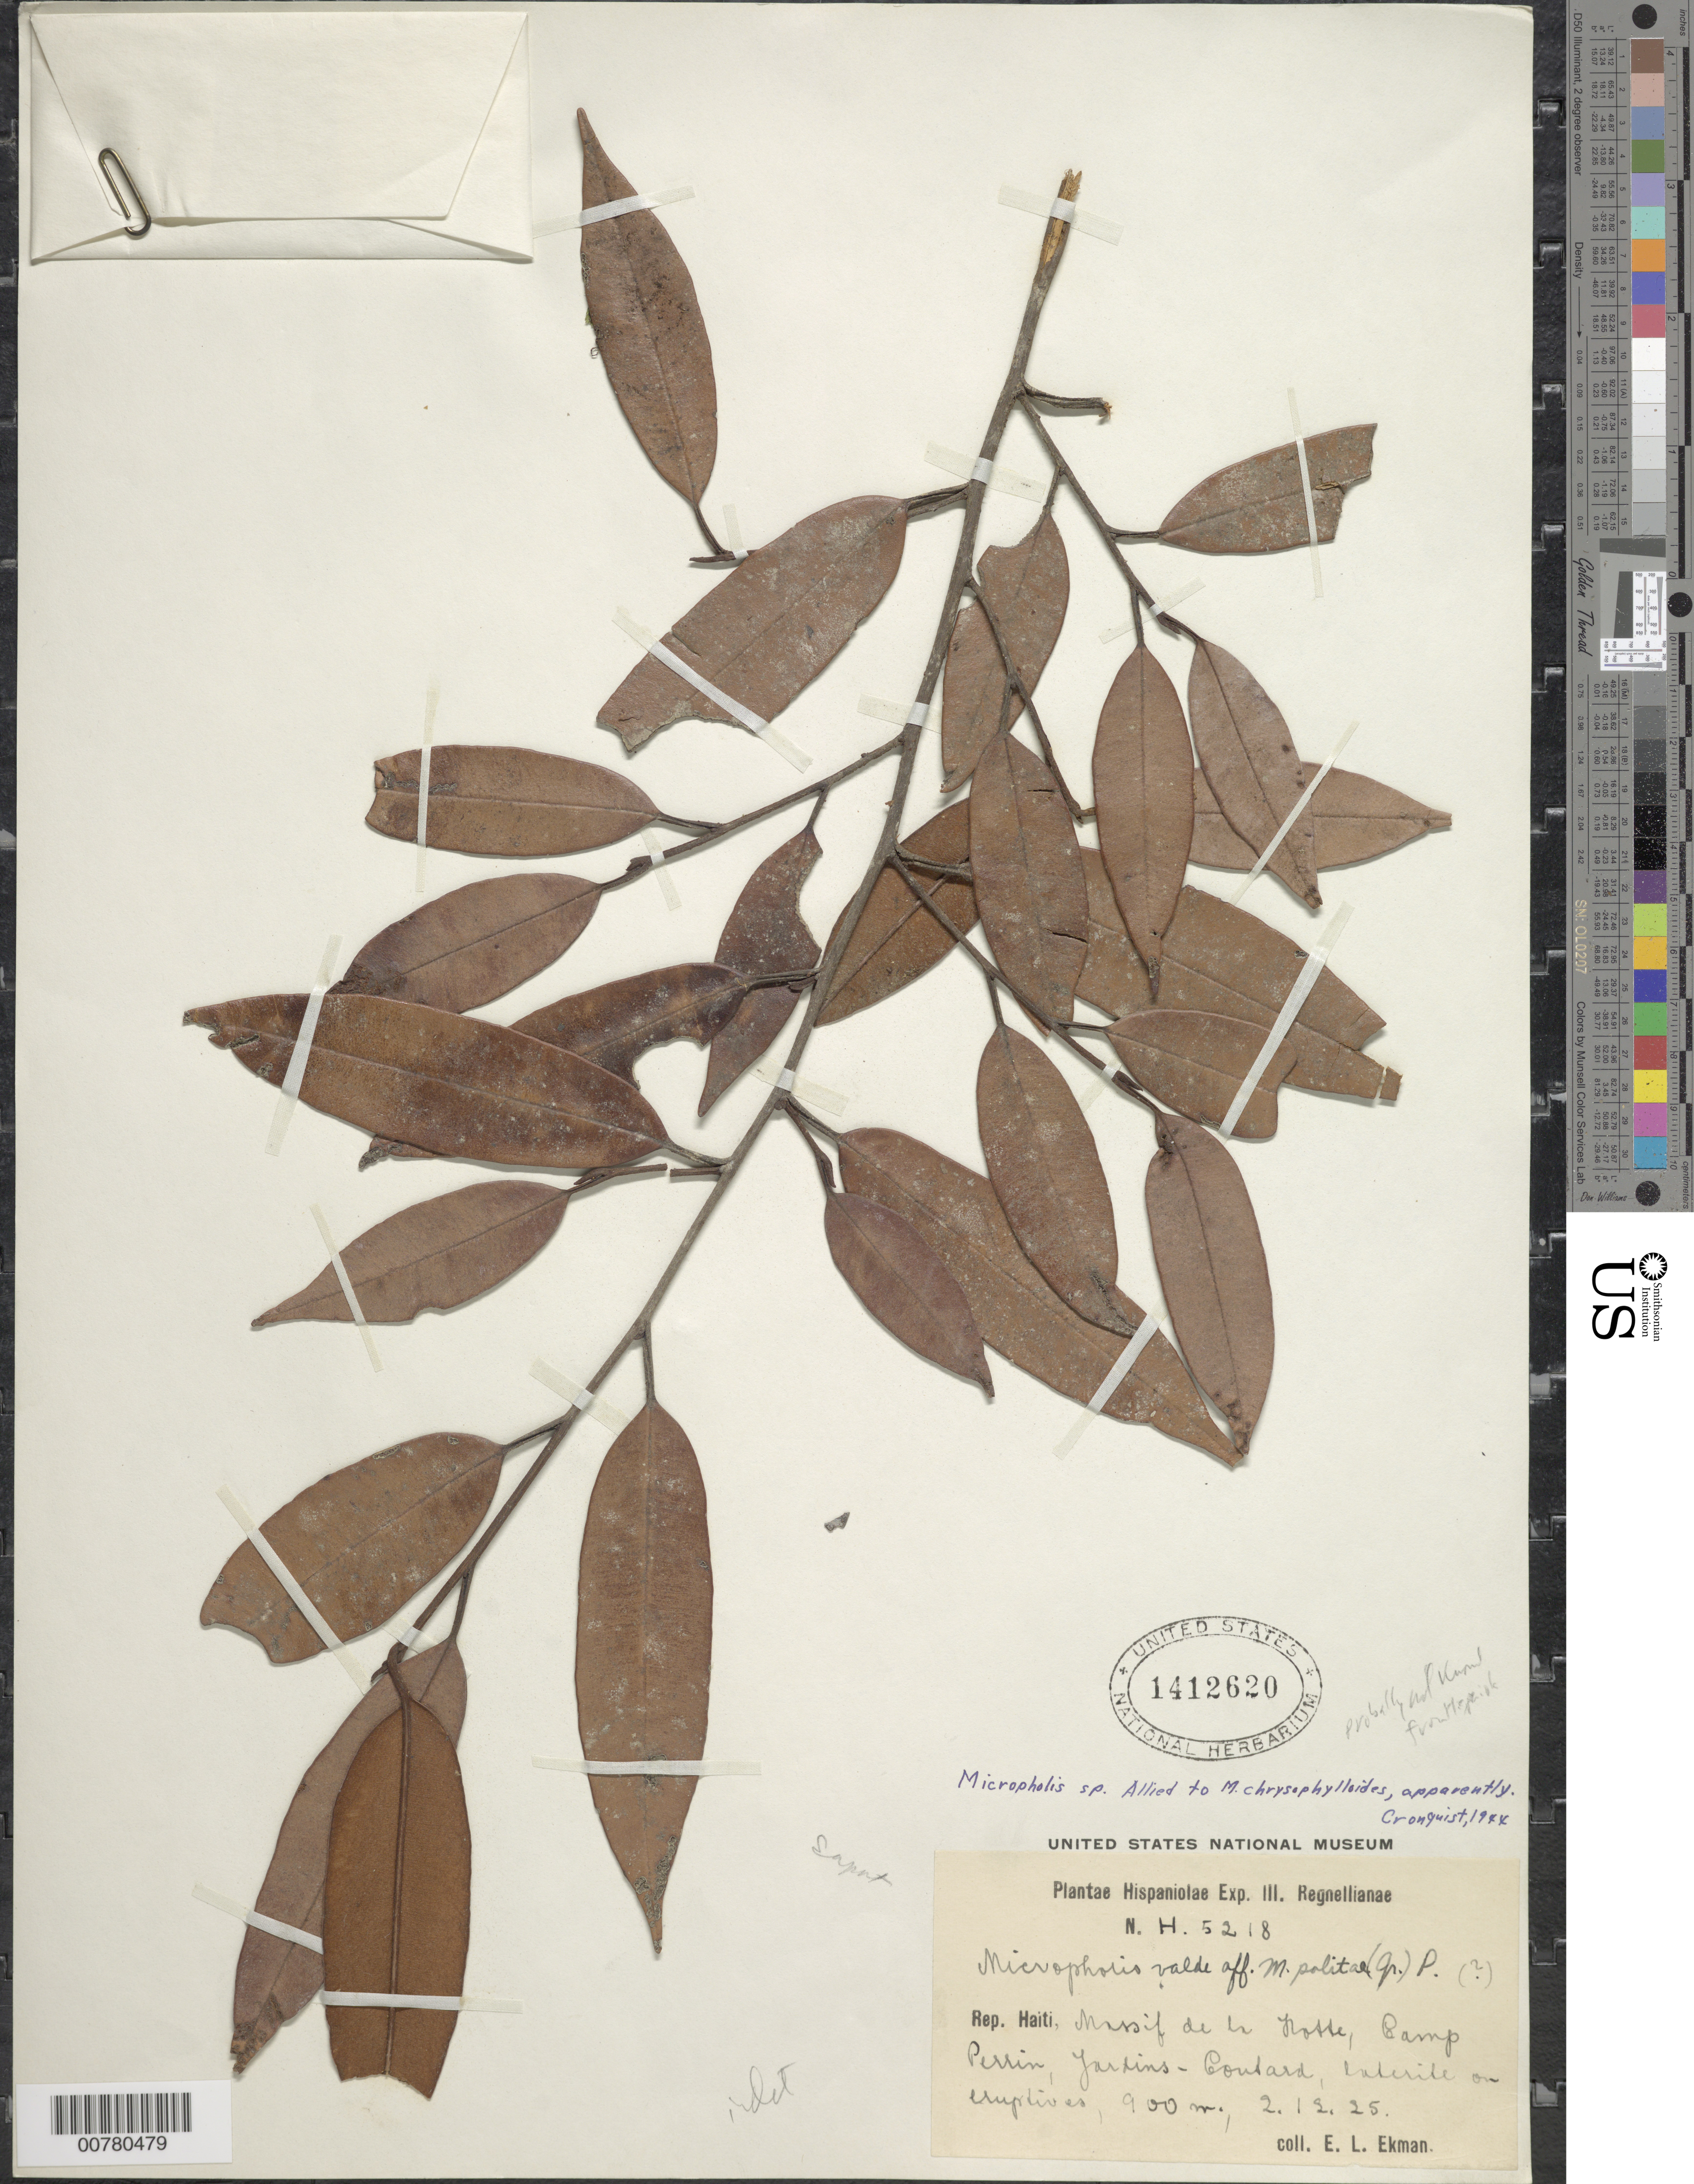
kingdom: Plantae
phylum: Tracheophyta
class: Magnoliopsida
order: Ericales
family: Sapotaceae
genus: Micropholis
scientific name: Micropholis sp.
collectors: E. L. Ekman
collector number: H 5218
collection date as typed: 02 Dec 1925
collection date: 1925-12-02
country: Haiti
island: Hispaniola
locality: Massif de la Hotte, Camp Perrin, Jardins-Coutard.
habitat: Laterite eruptives.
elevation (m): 900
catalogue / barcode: US 1412620